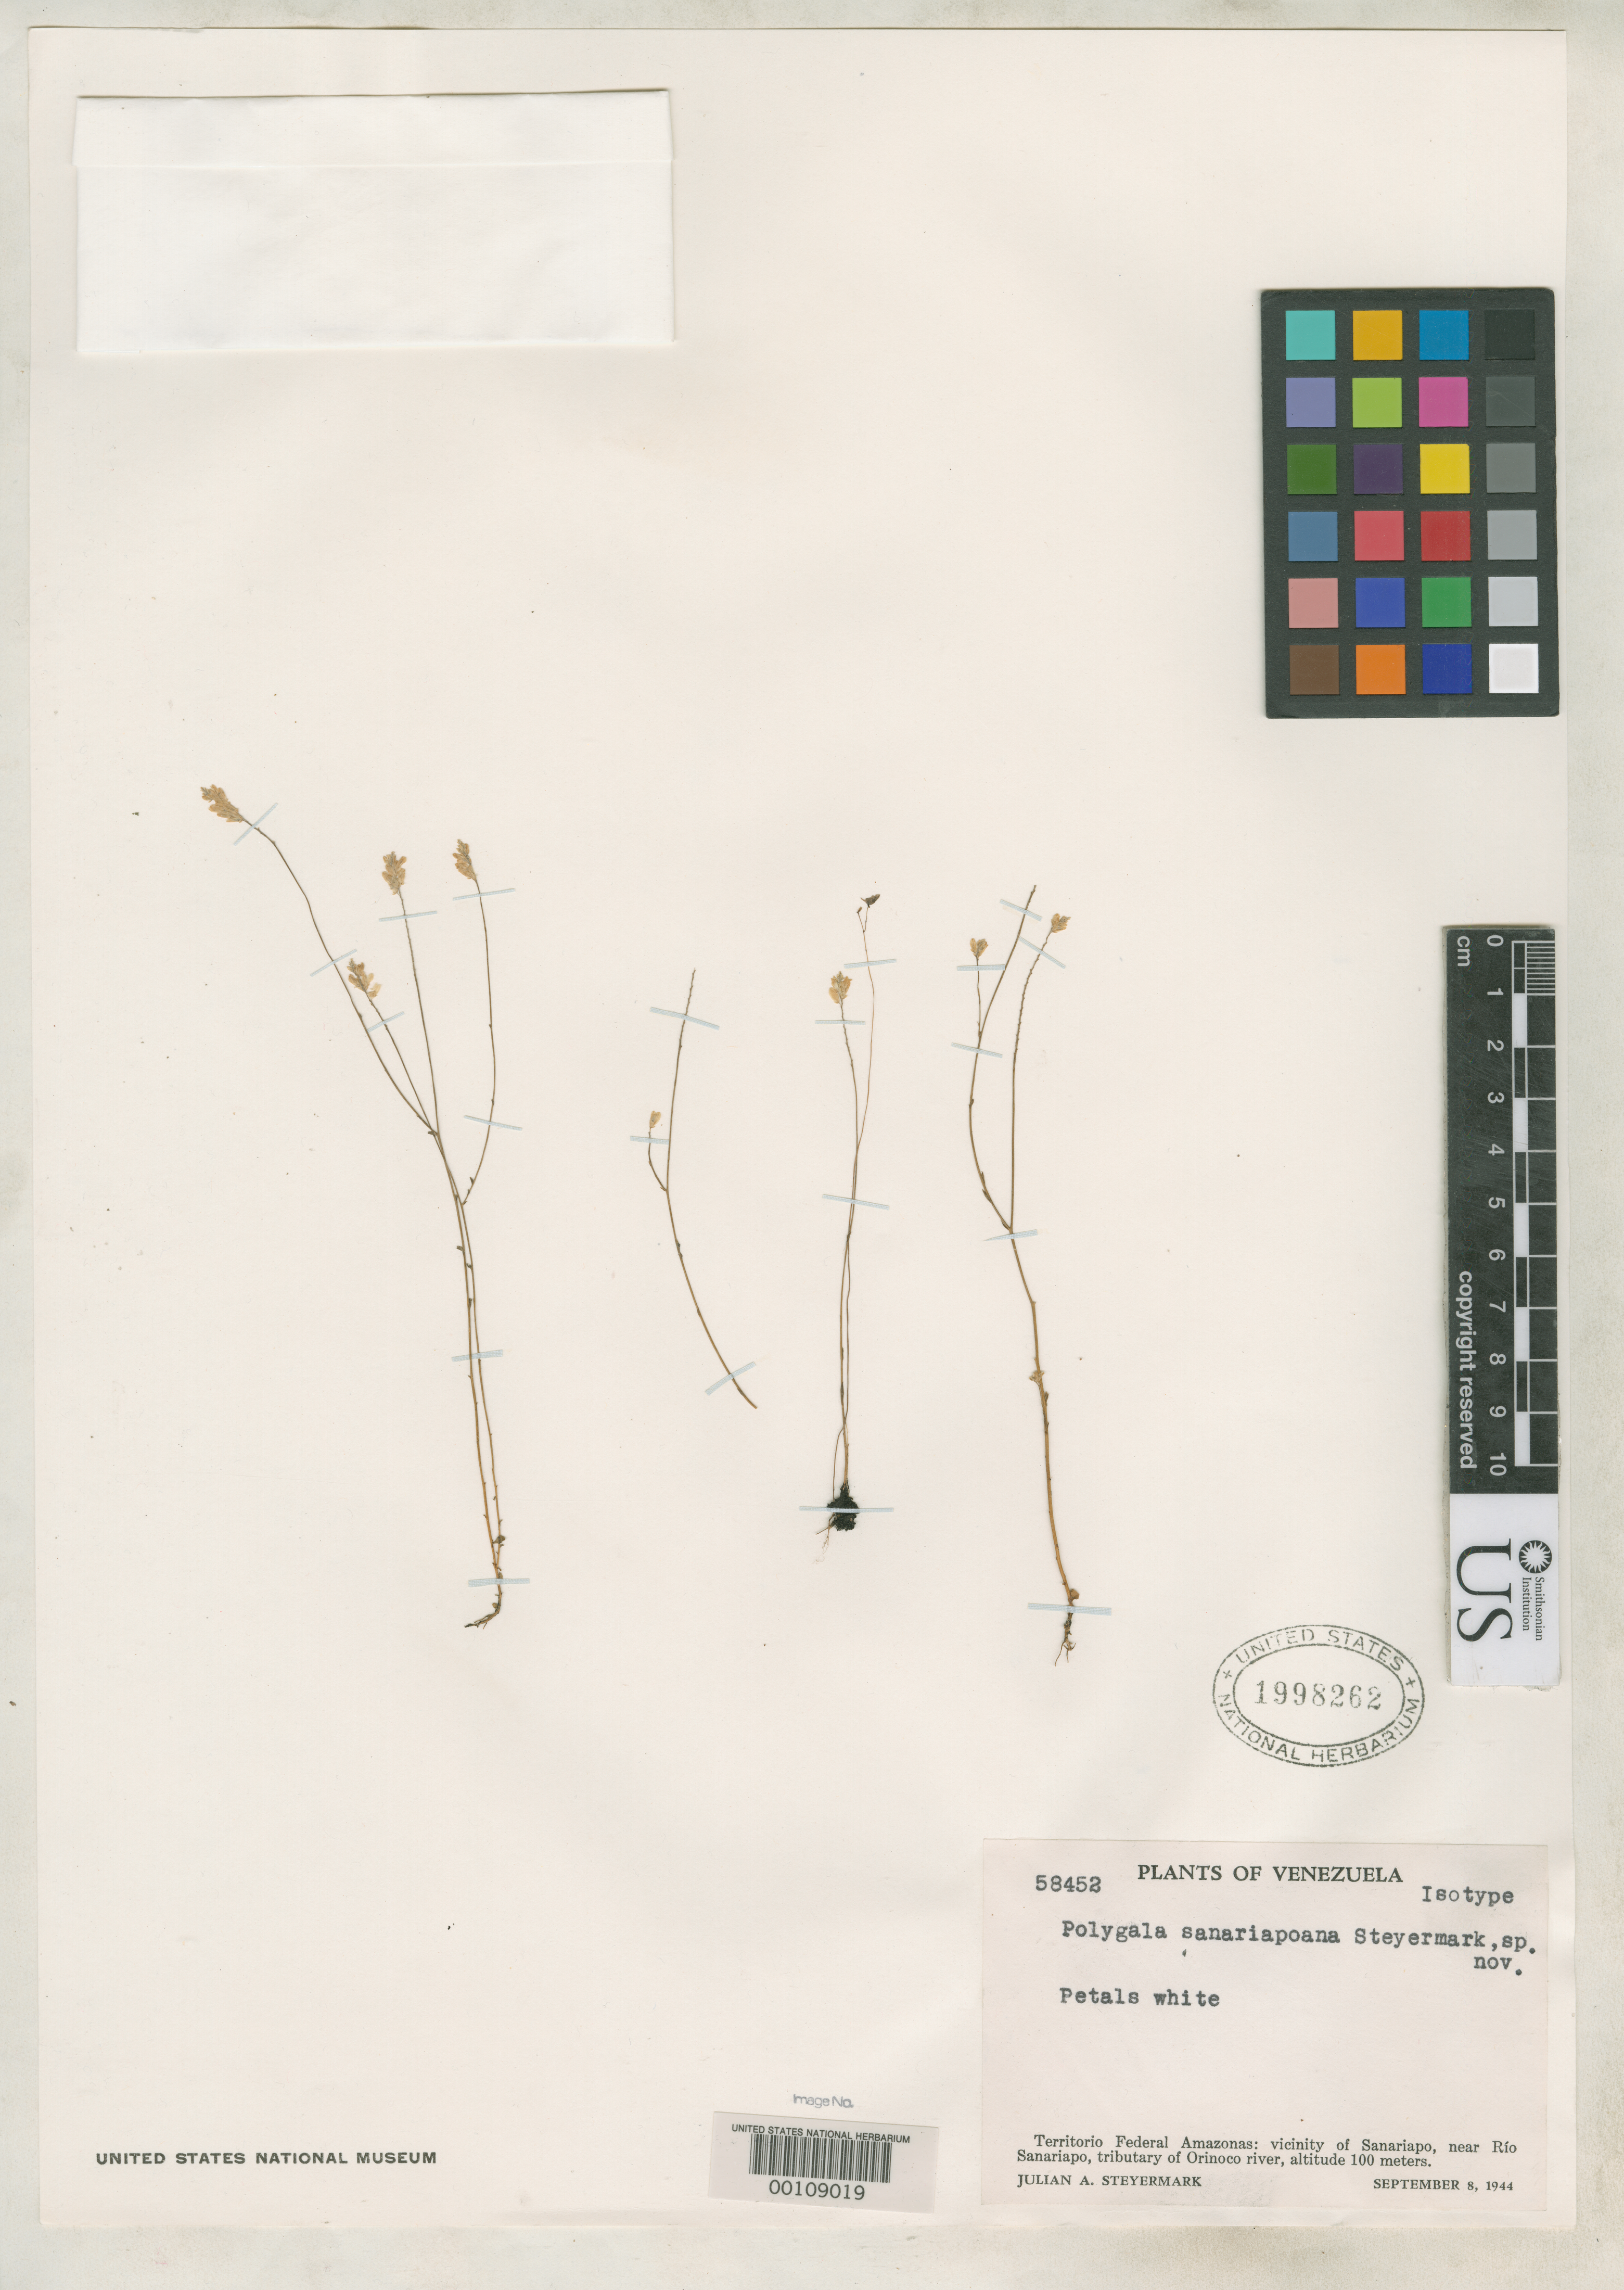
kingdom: Plantae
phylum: Tracheophyta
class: Magnoliopsida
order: Fabales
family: Polygalaceae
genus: Polygala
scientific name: Polygala sanariapoana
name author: Steyerm.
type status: Isotype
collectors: J. Steyermark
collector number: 58452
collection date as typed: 08 Sep 1944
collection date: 1944-09-08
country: Venezuela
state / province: Amazonas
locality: Near San Ariapo, near Rio San Ariapo, trib. of Orinoco River.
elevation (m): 100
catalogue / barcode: US 1998262